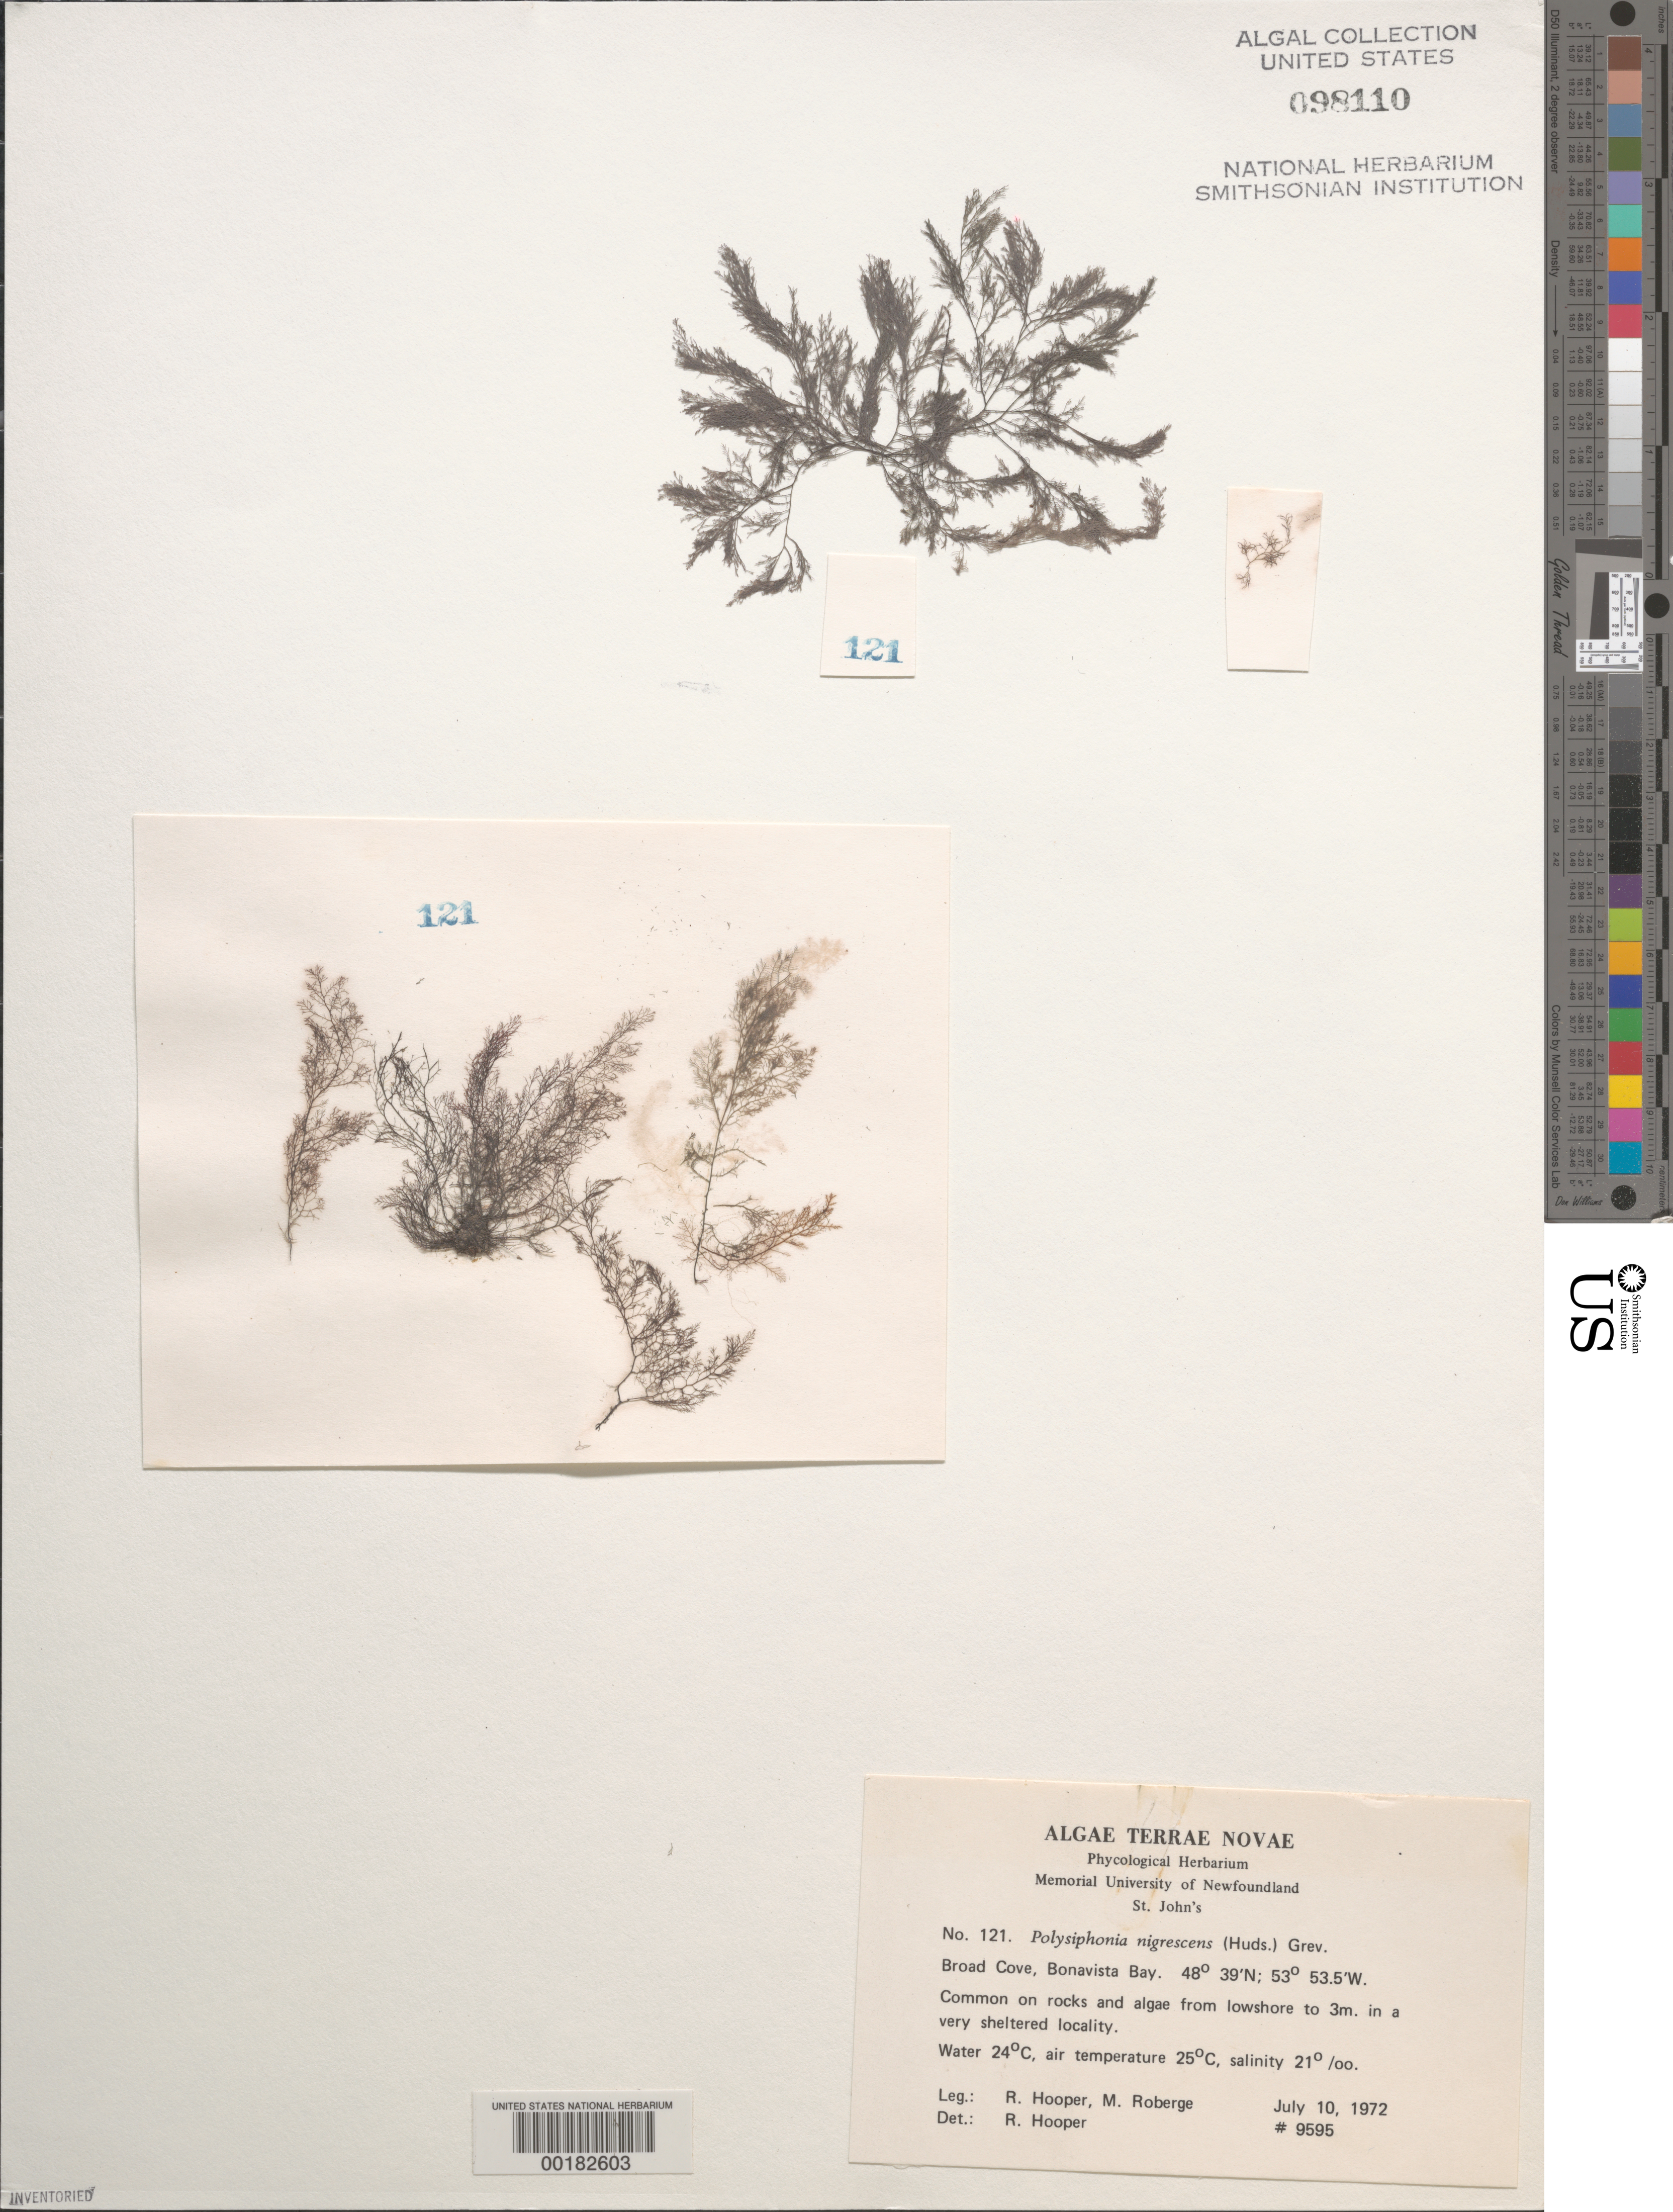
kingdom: Plantae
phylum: Rhodophyta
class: Florideophyceae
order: Ceramiales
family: Rhodomelaceae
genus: Vertebrata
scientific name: Vertebrata fucoides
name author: (Hudson) Kuntze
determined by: Algae name updating Project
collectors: R. G. Hooper & M. Roberge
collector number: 9595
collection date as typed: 10 Jul 1972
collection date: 1972-07-10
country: Canada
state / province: Newfoundland and Labrador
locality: Broad Cove, Bonavista Bay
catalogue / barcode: US 98110